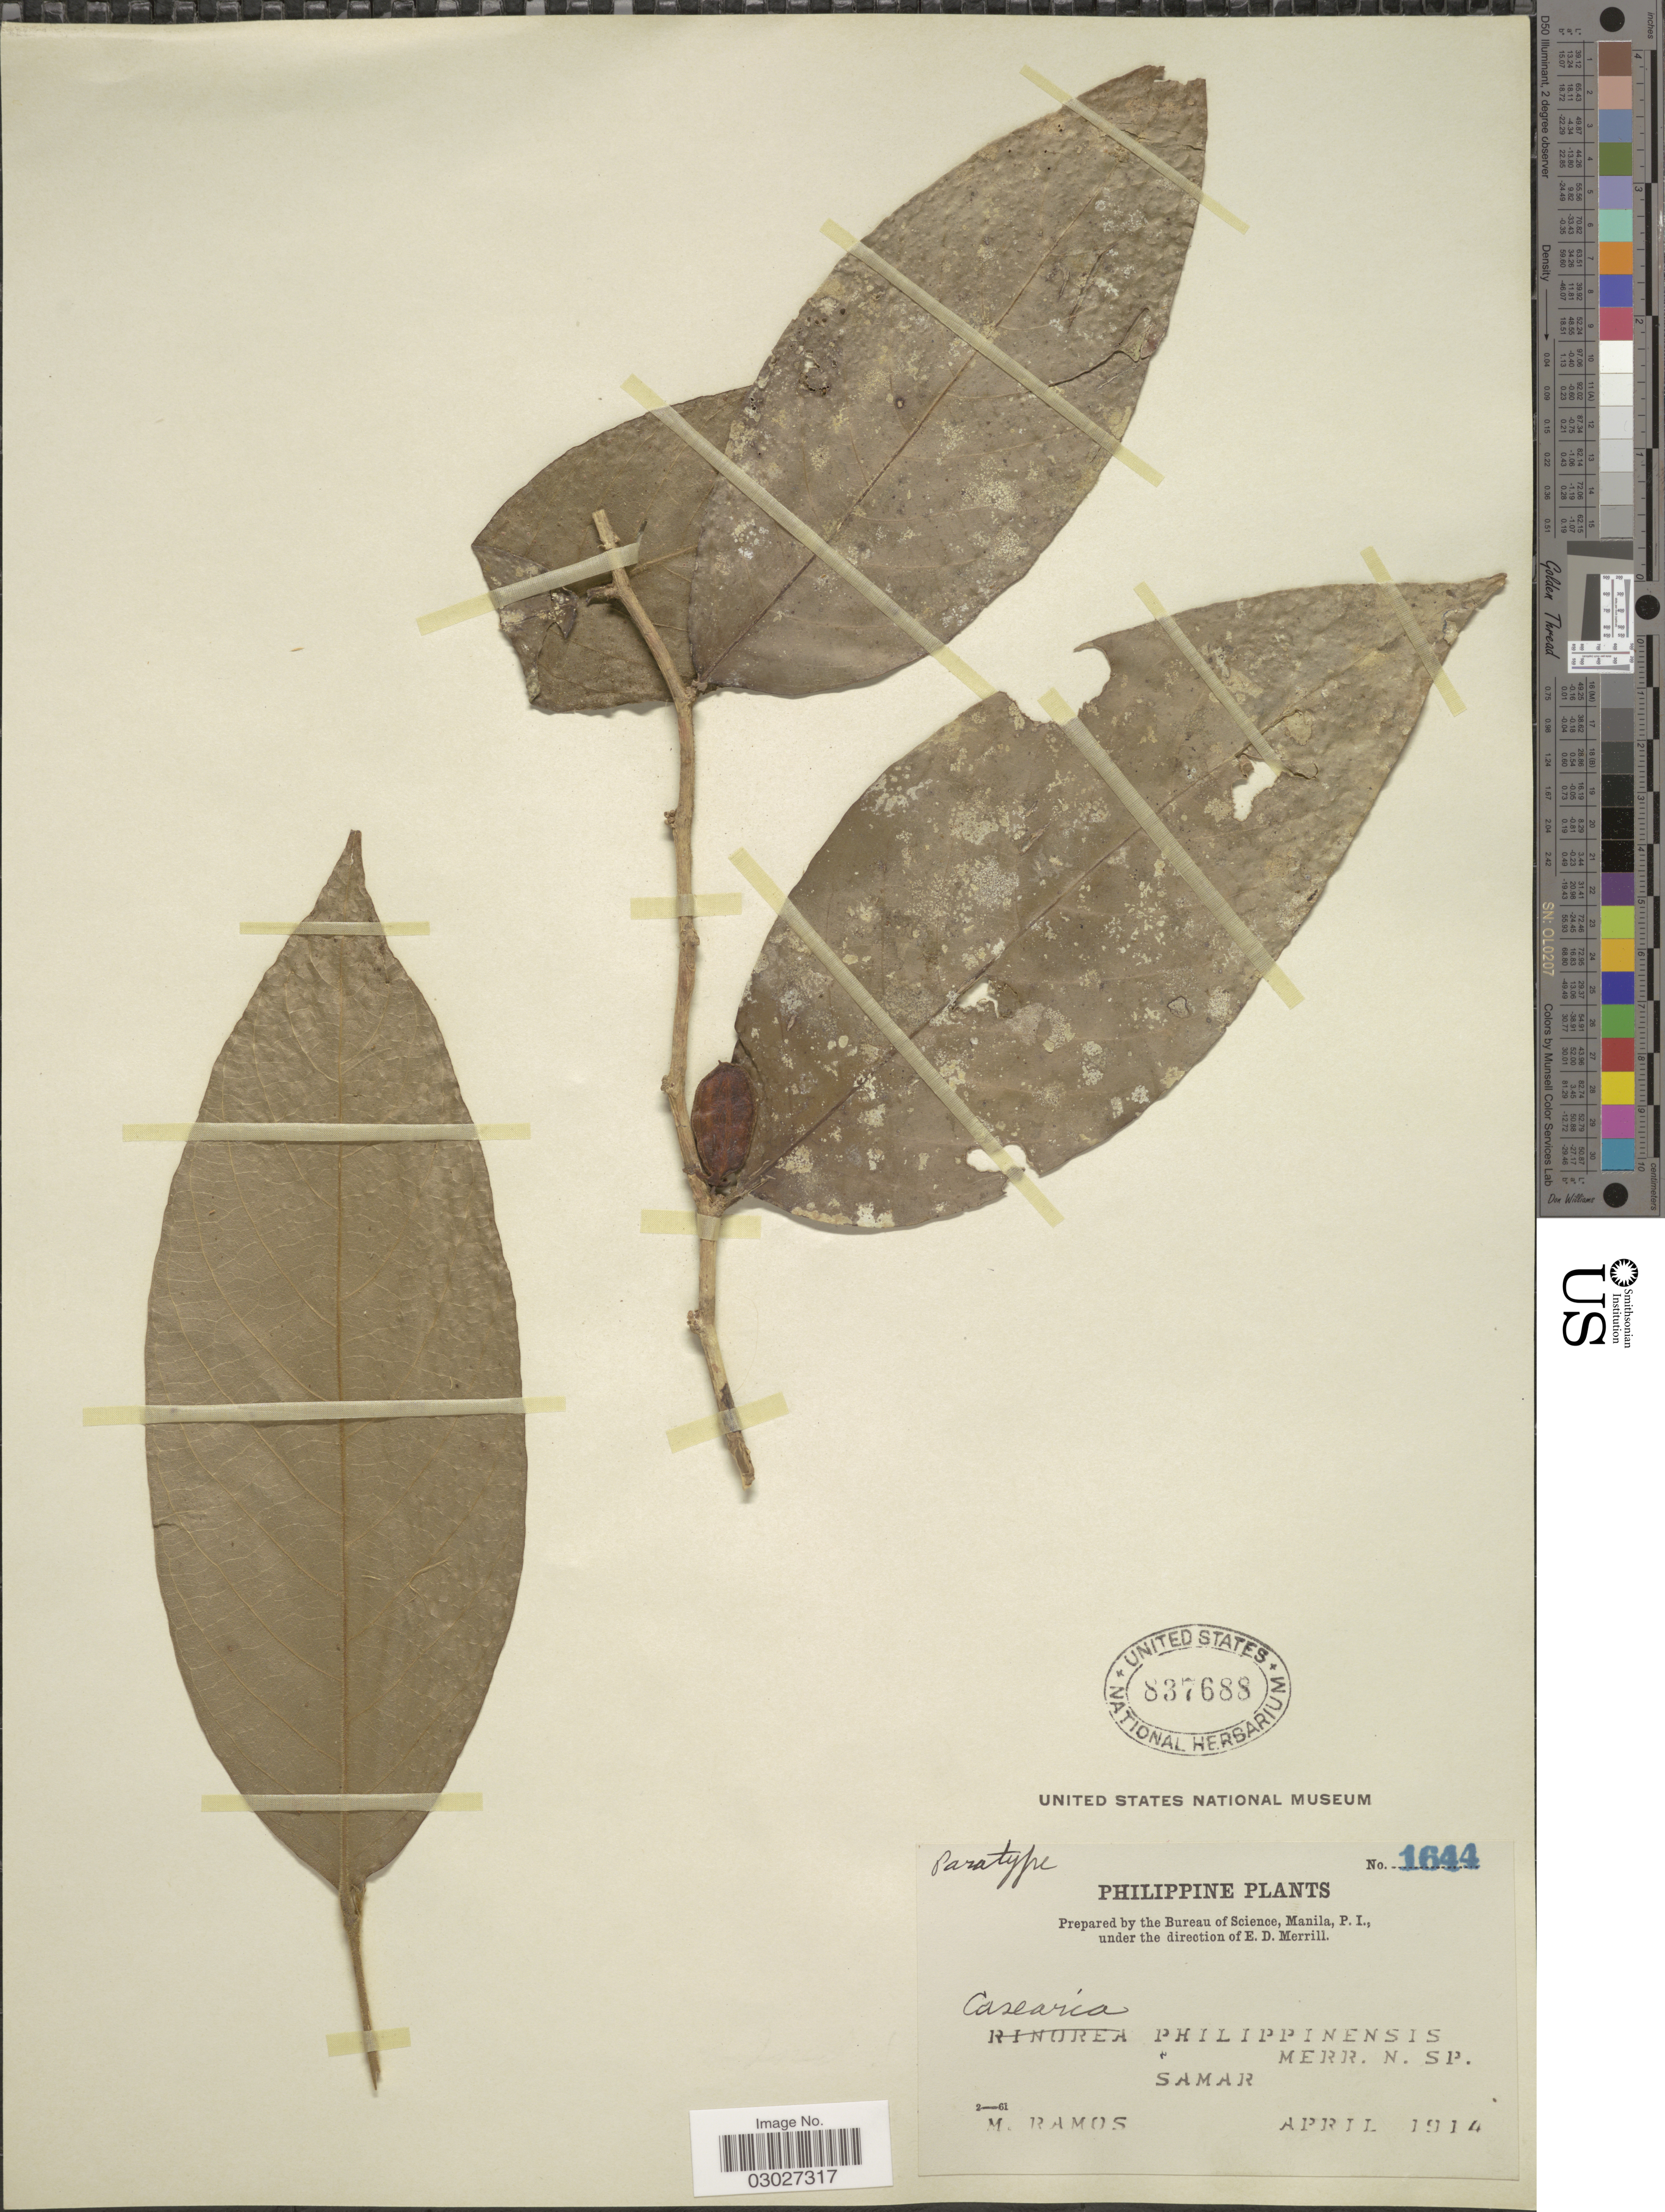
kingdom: Plantae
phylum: Tracheophyta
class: Magnoliopsida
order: Malpighiales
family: Salicaceae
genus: Casearia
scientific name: Casearia philippinensis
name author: Merr.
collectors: M. Ramos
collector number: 1644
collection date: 1914-04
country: Philippines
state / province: Eastern Visayas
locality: Samar.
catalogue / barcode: US 837688